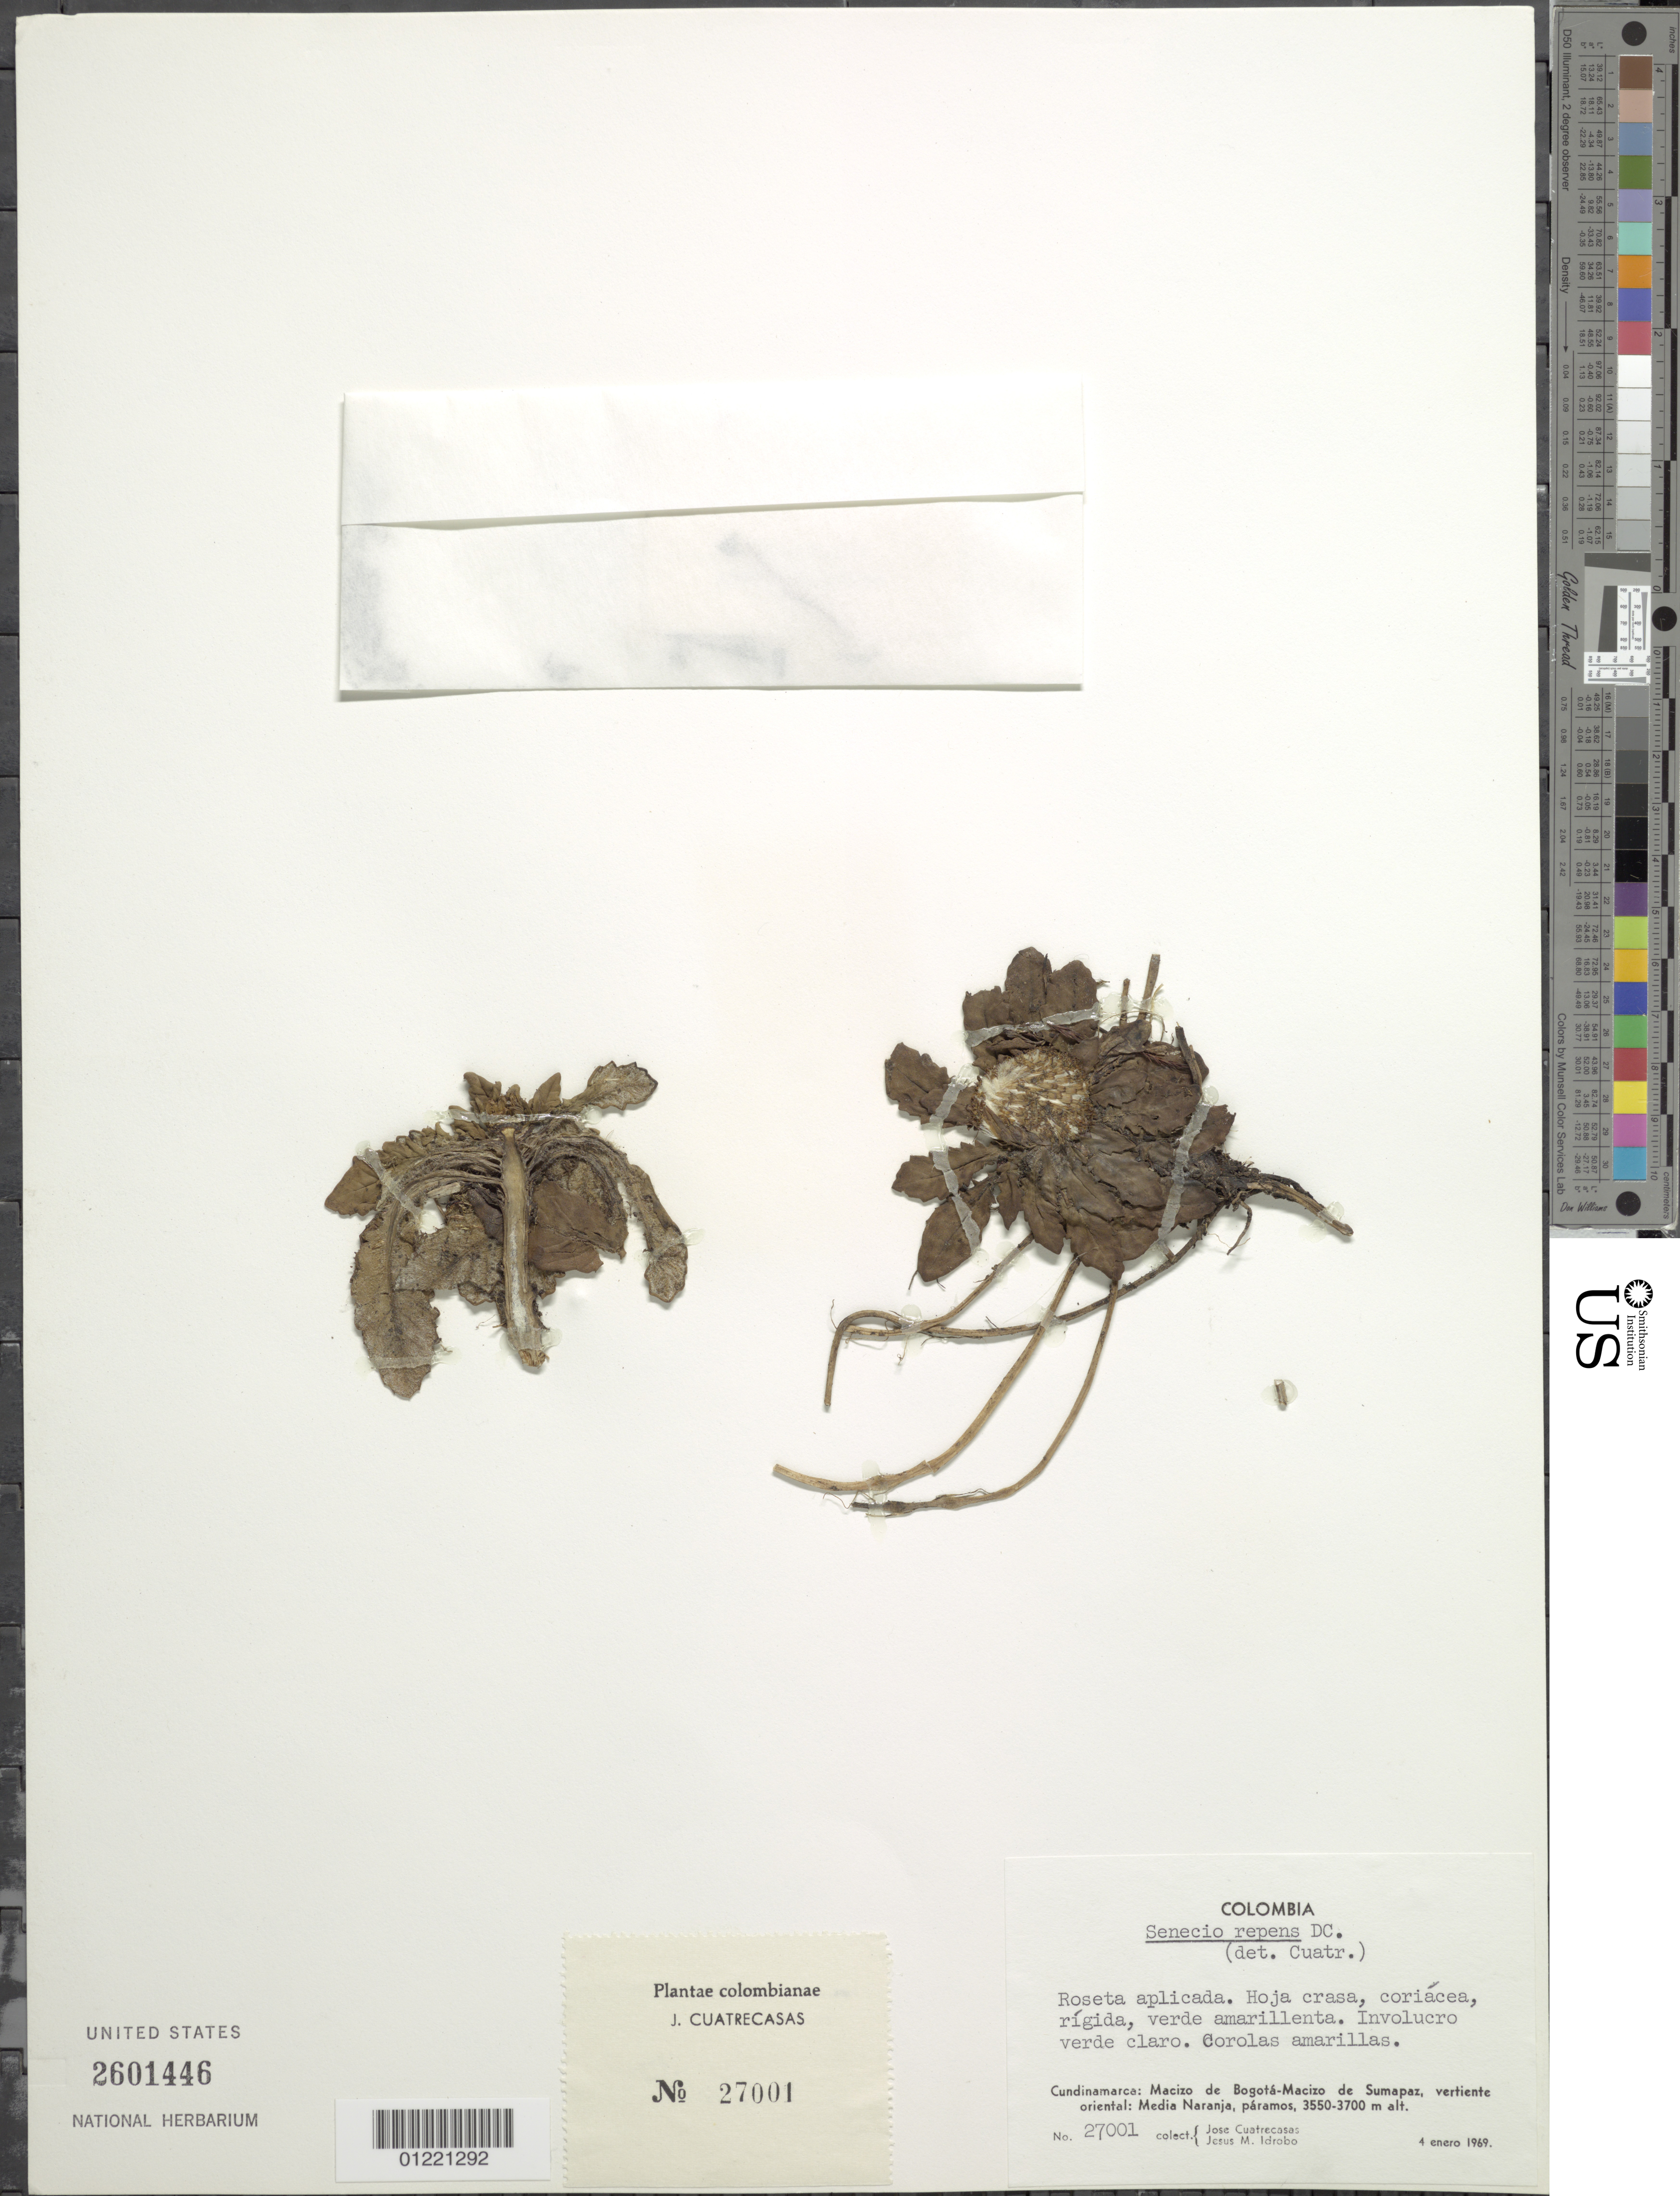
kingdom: Plantae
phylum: Tracheophyta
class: Magnoliopsida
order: Asterales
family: Asteraceae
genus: Senecio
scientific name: Senecio rhizocephalus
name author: Turcz.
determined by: Salomon, Luciana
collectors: J. Cuatrecasas & J. M. Idrobo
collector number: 27001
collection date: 1969-01-04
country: Colombia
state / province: Cundinamarca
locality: Macizo de Bogota-Macizo de Sumapaz, vertiente oriental: Media Naranja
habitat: paramos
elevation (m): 3550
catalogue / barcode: US 2601446